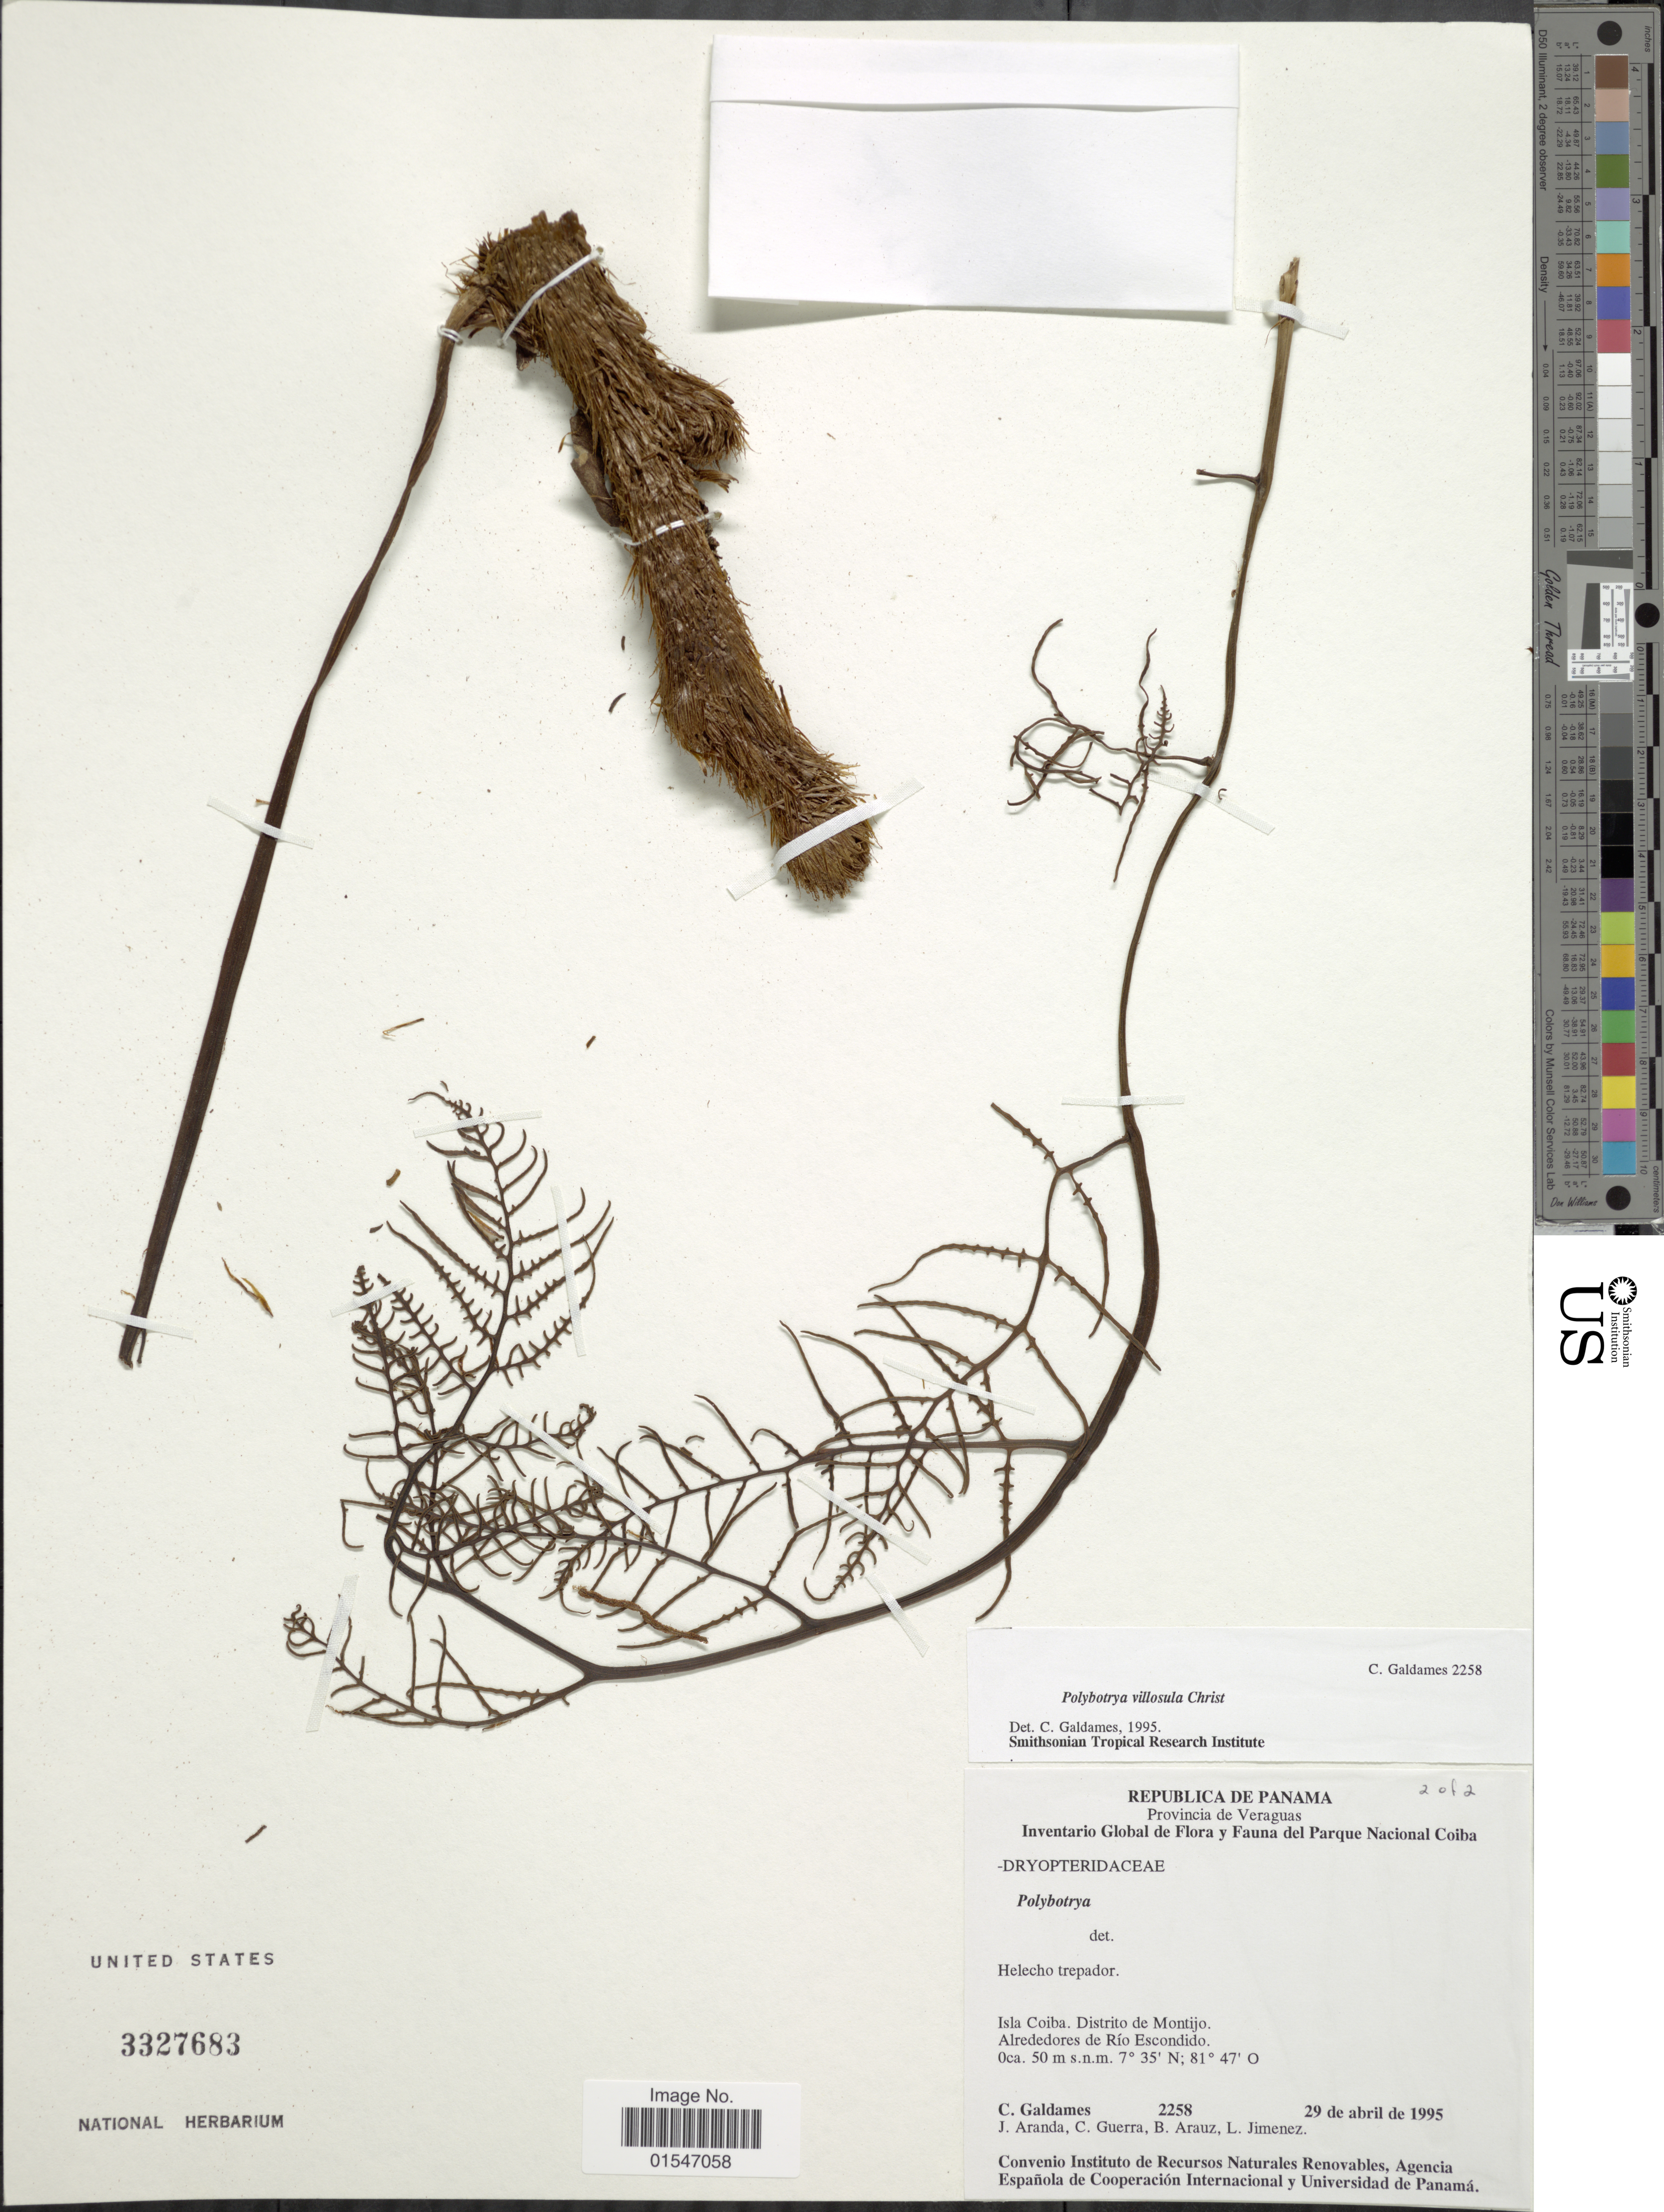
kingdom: Plantae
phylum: Tracheophyta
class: Polypodiopsida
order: Polypodiales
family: Dryopteridaceae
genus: Polybotrya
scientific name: Polybotrya caudata f. villosa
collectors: C. Galdames, J. Aranda, C. Guerra, B. Araúz & L. Jiménez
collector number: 2258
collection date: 1995-04-29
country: Panama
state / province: Veraguas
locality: Republica de Panama, Provincia de Veraguas. Isla Coiba, Distrito de Montijo. Alrededores de Rio Escondido.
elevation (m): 50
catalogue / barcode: US 3327683